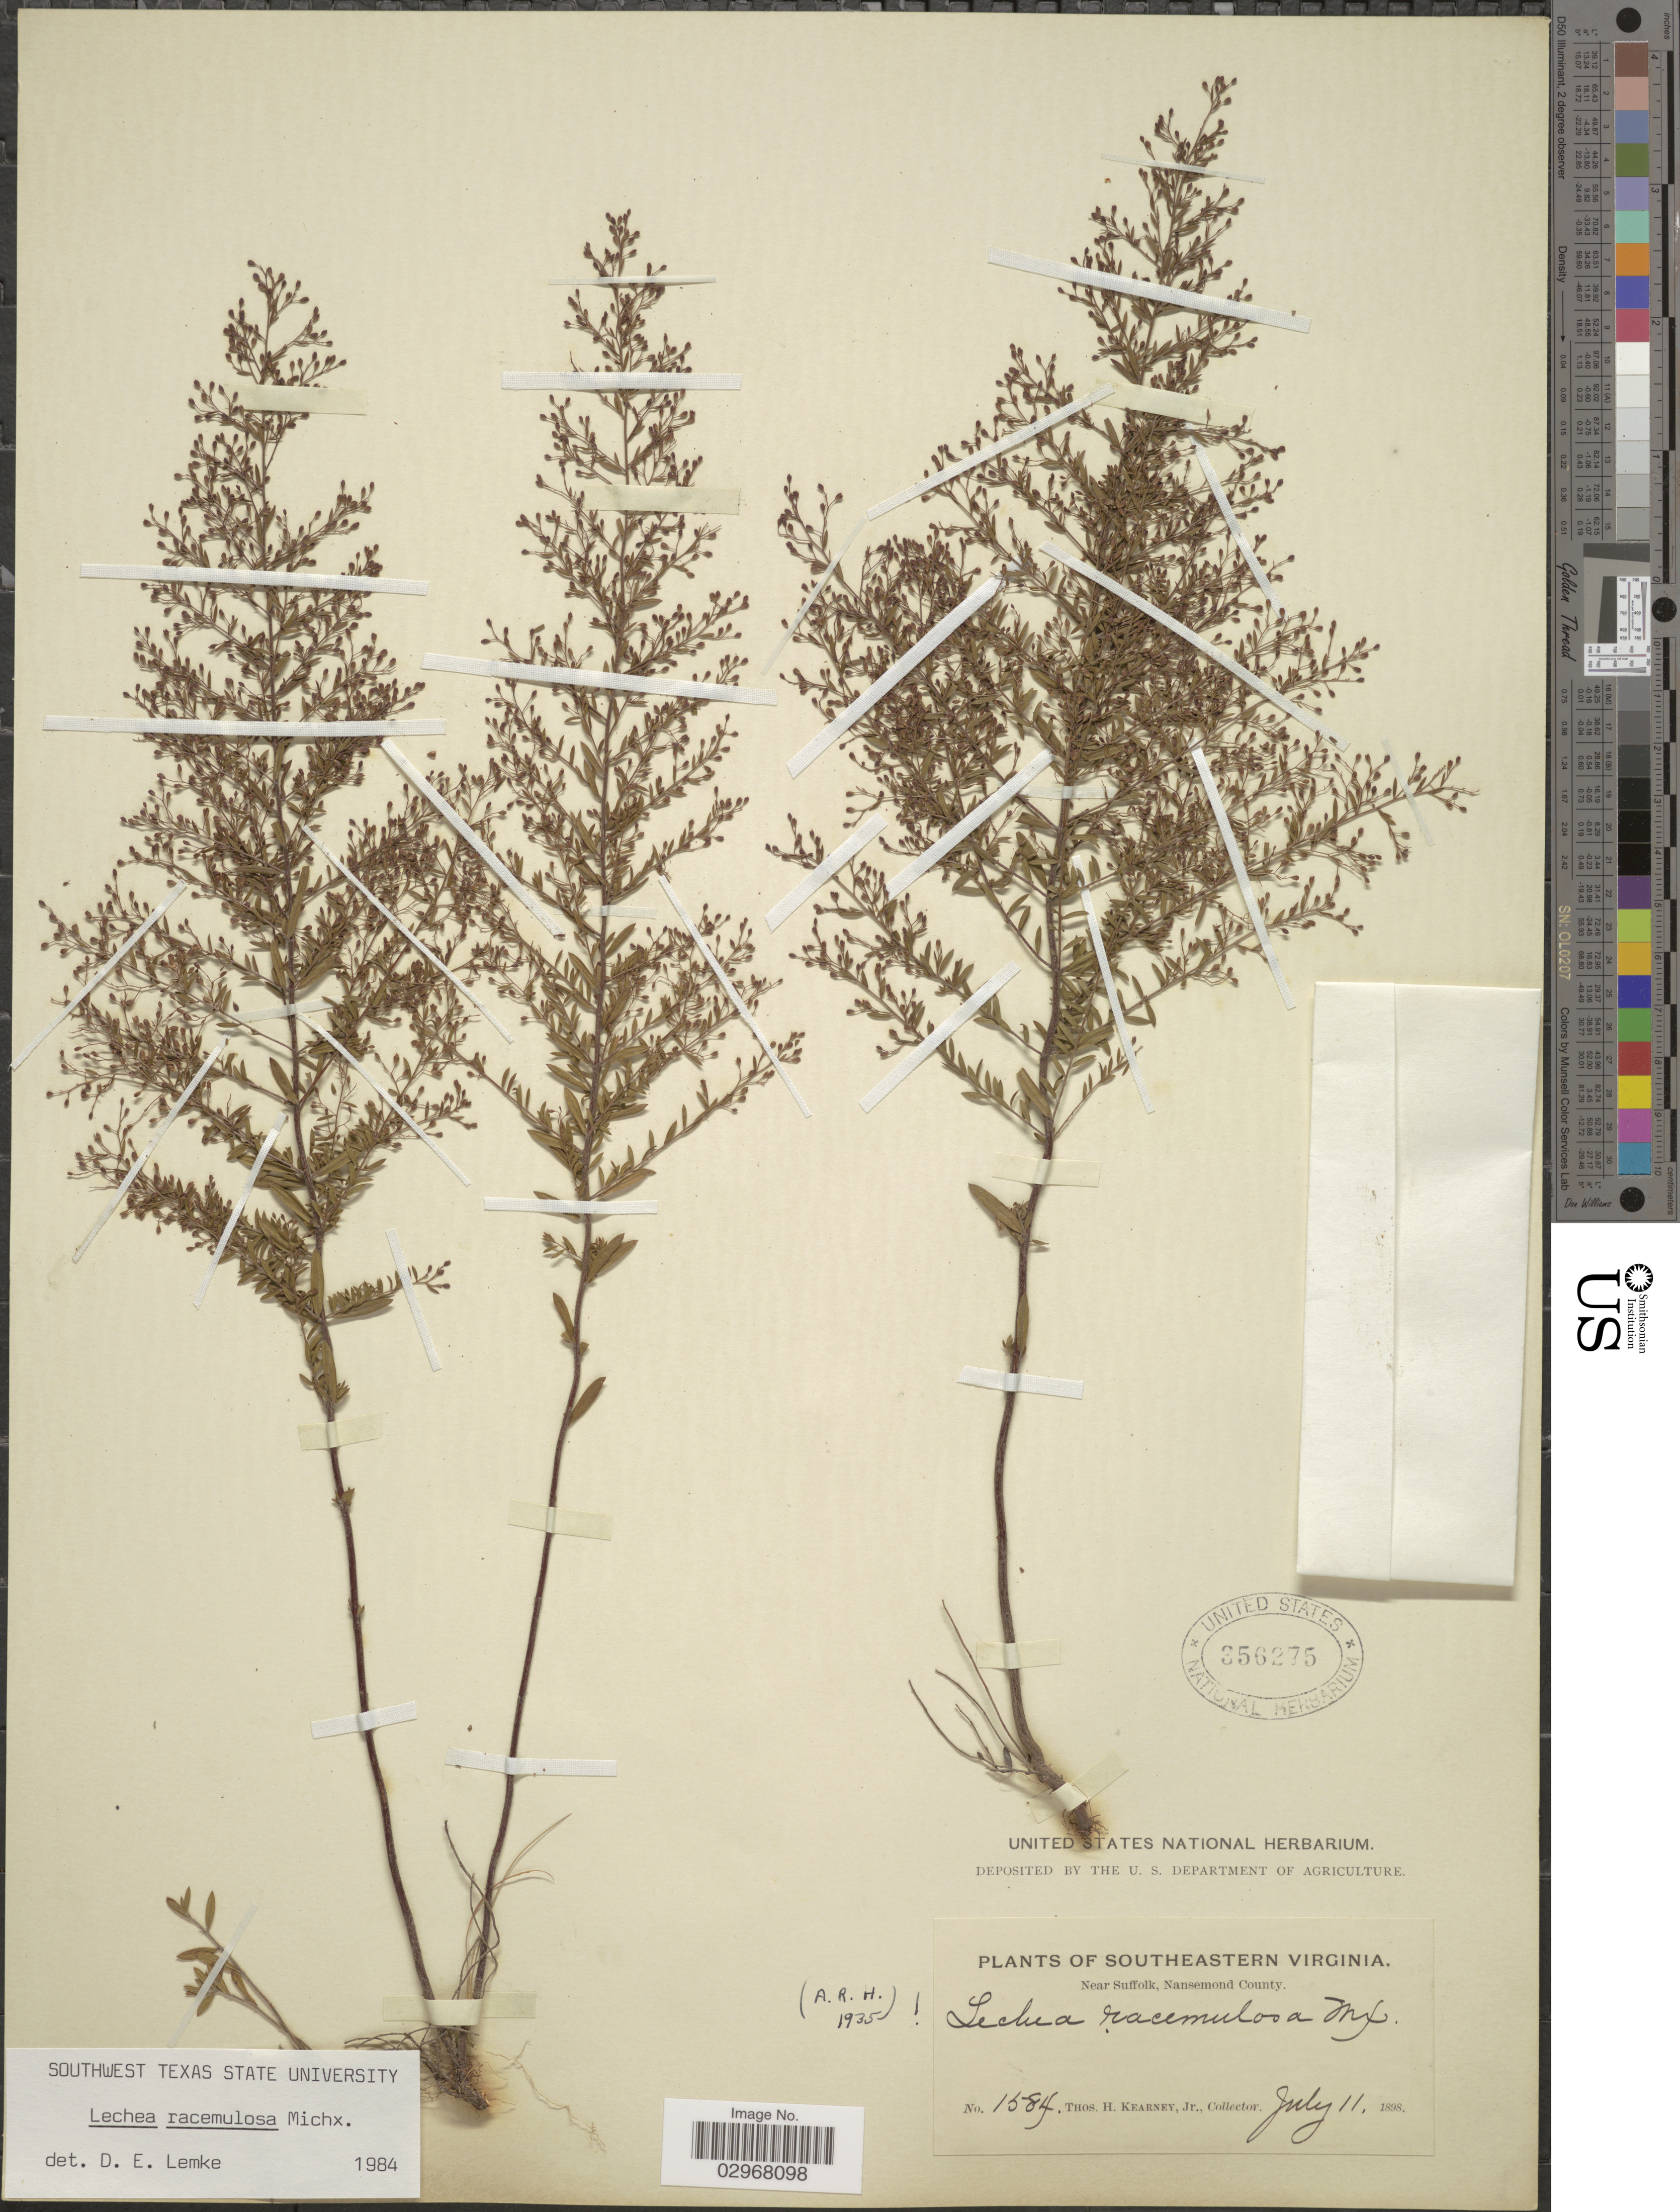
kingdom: Plantae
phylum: Tracheophyta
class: Magnoliopsida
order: Malvales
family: Cistaceae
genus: Lechea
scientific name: Lechea racemulosa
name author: Michx.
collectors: T. H. Kearney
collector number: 1584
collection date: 1898-07-11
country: United States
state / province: Virginia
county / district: City of Suffolk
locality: Southeastern Virginia. Near Suffolk, Nansemond County.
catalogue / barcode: US 356275